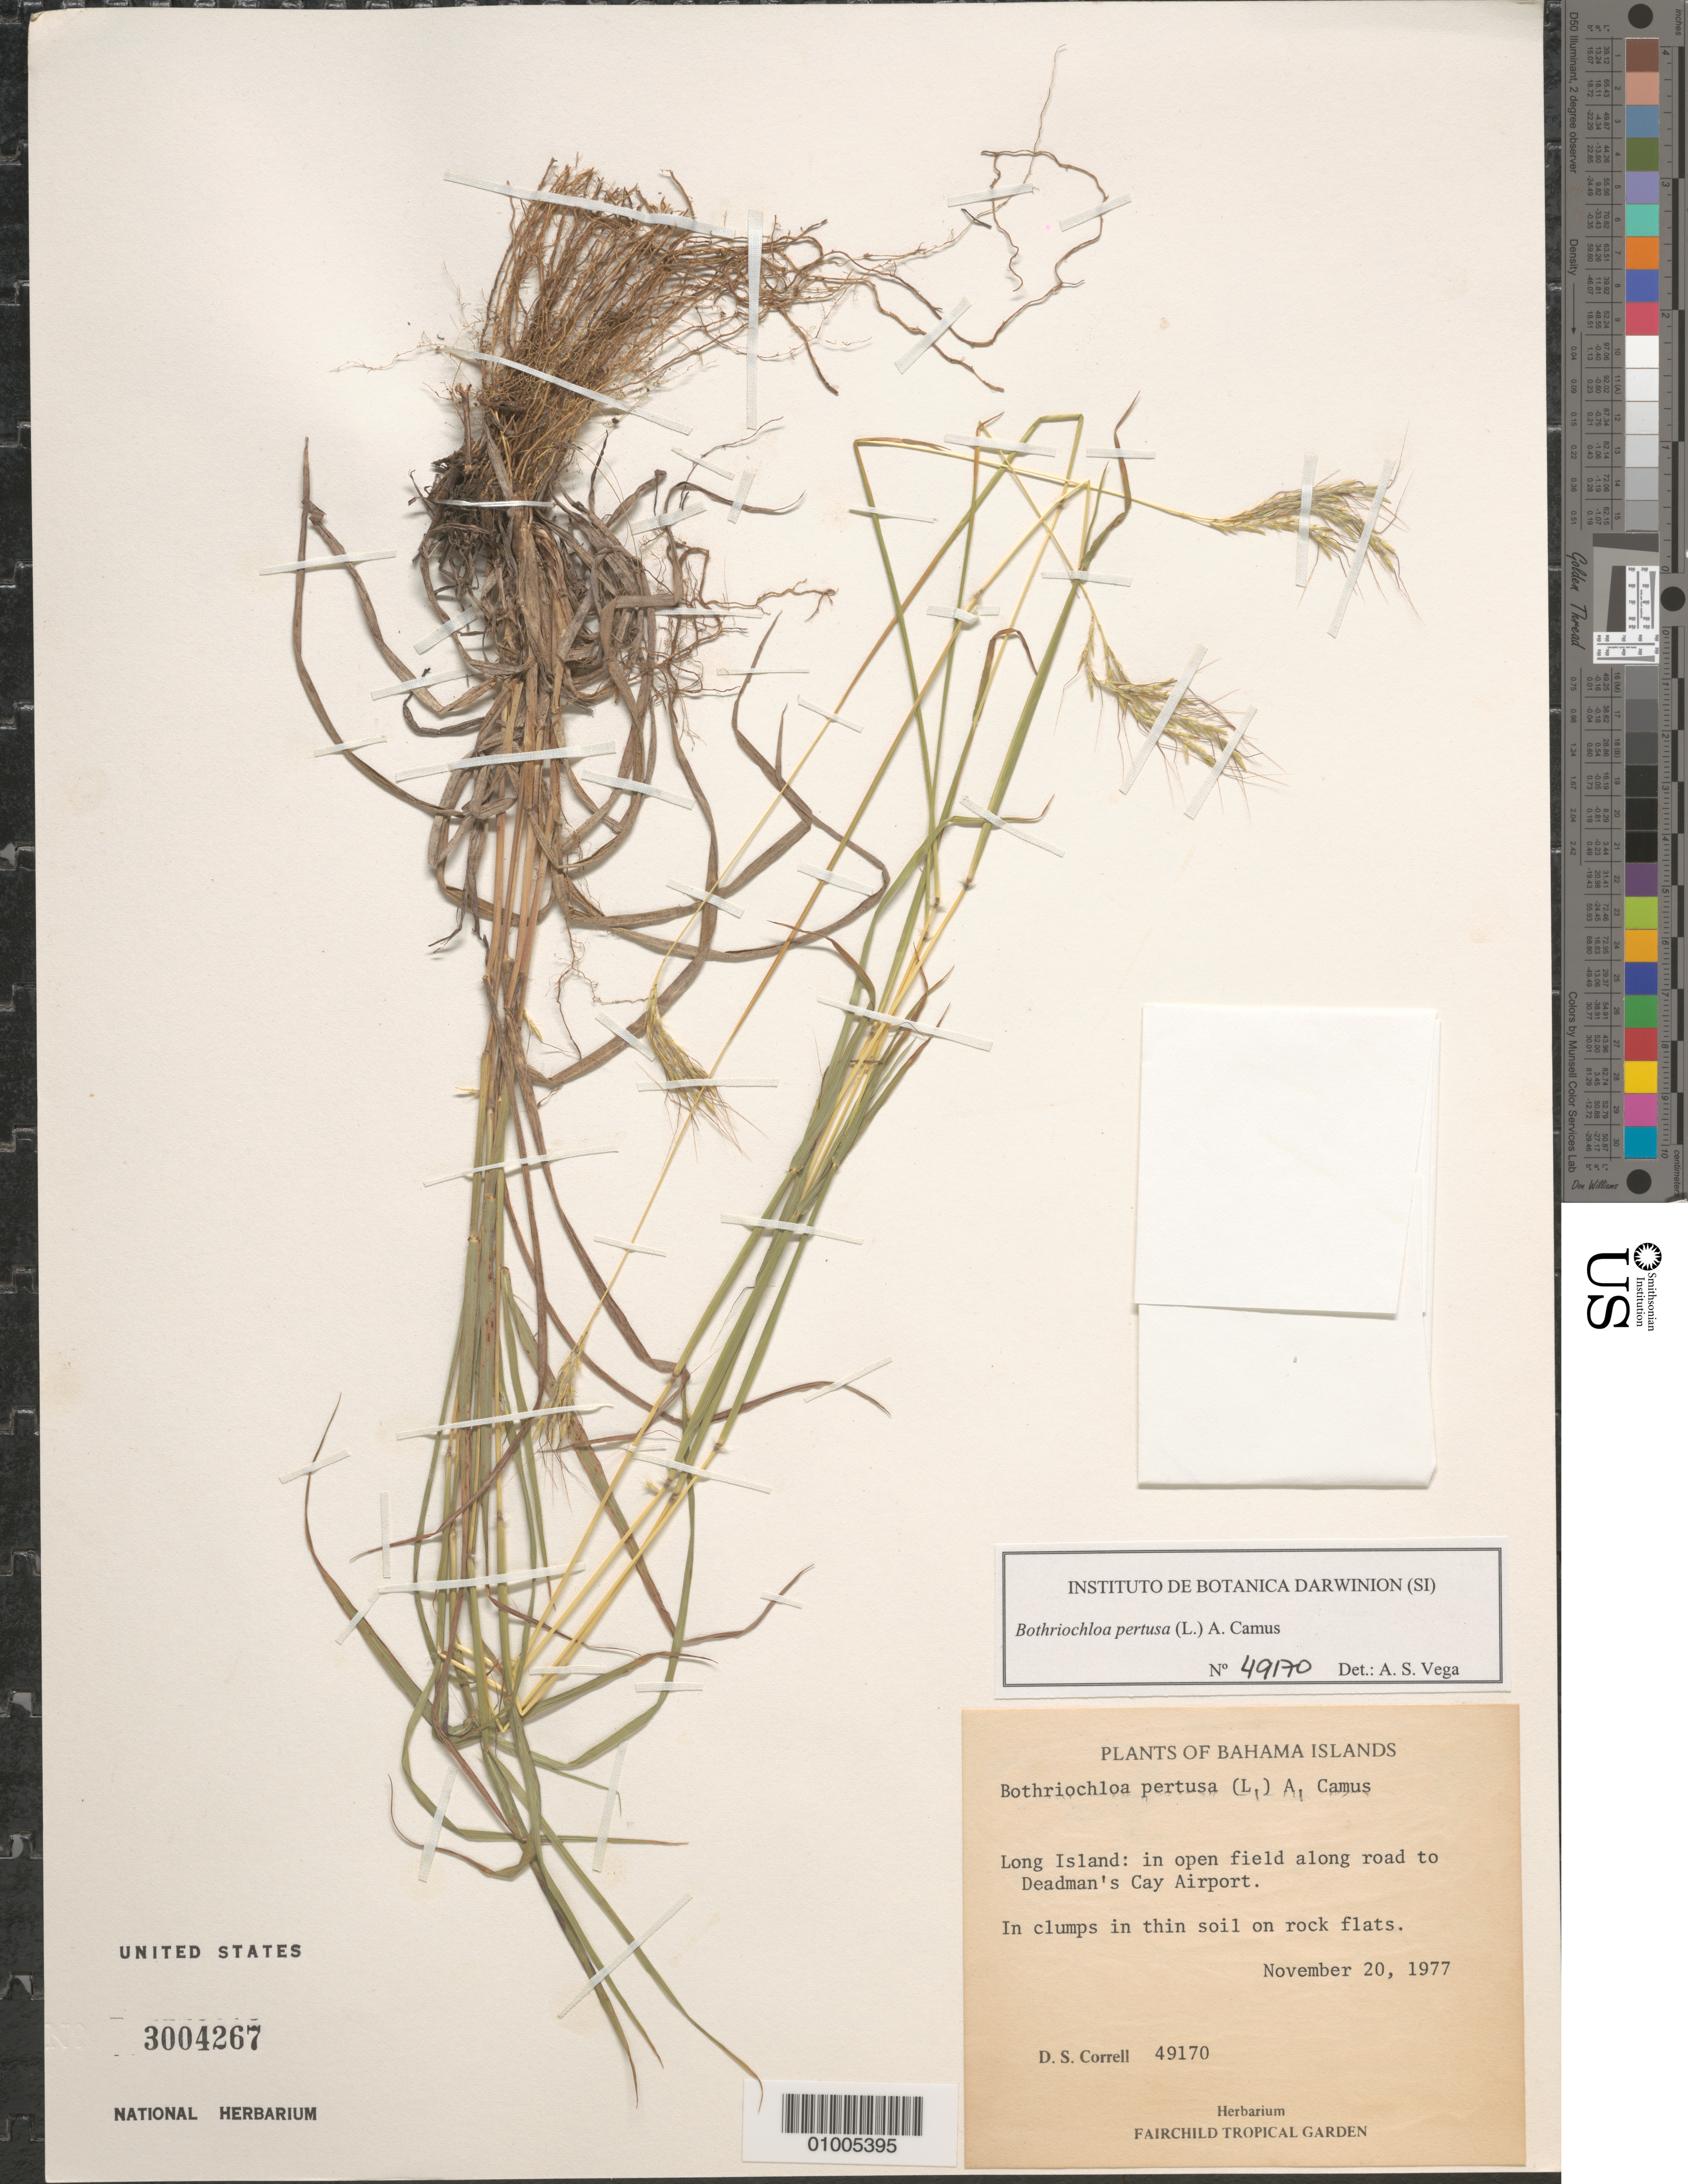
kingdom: Plantae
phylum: Tracheophyta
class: Liliopsida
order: Poales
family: Poaceae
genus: Bothriochloa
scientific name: Bothriochloa pertusa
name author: (L.) A. Camus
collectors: D. S. Correll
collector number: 49170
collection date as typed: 20 Nov 1977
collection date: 1977-11-20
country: Bahamas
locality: In clumps in thin soil on rock flats. Long Island: in open field along road to Deadman's Cay airport.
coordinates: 0 N, 0 E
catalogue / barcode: US 3004267